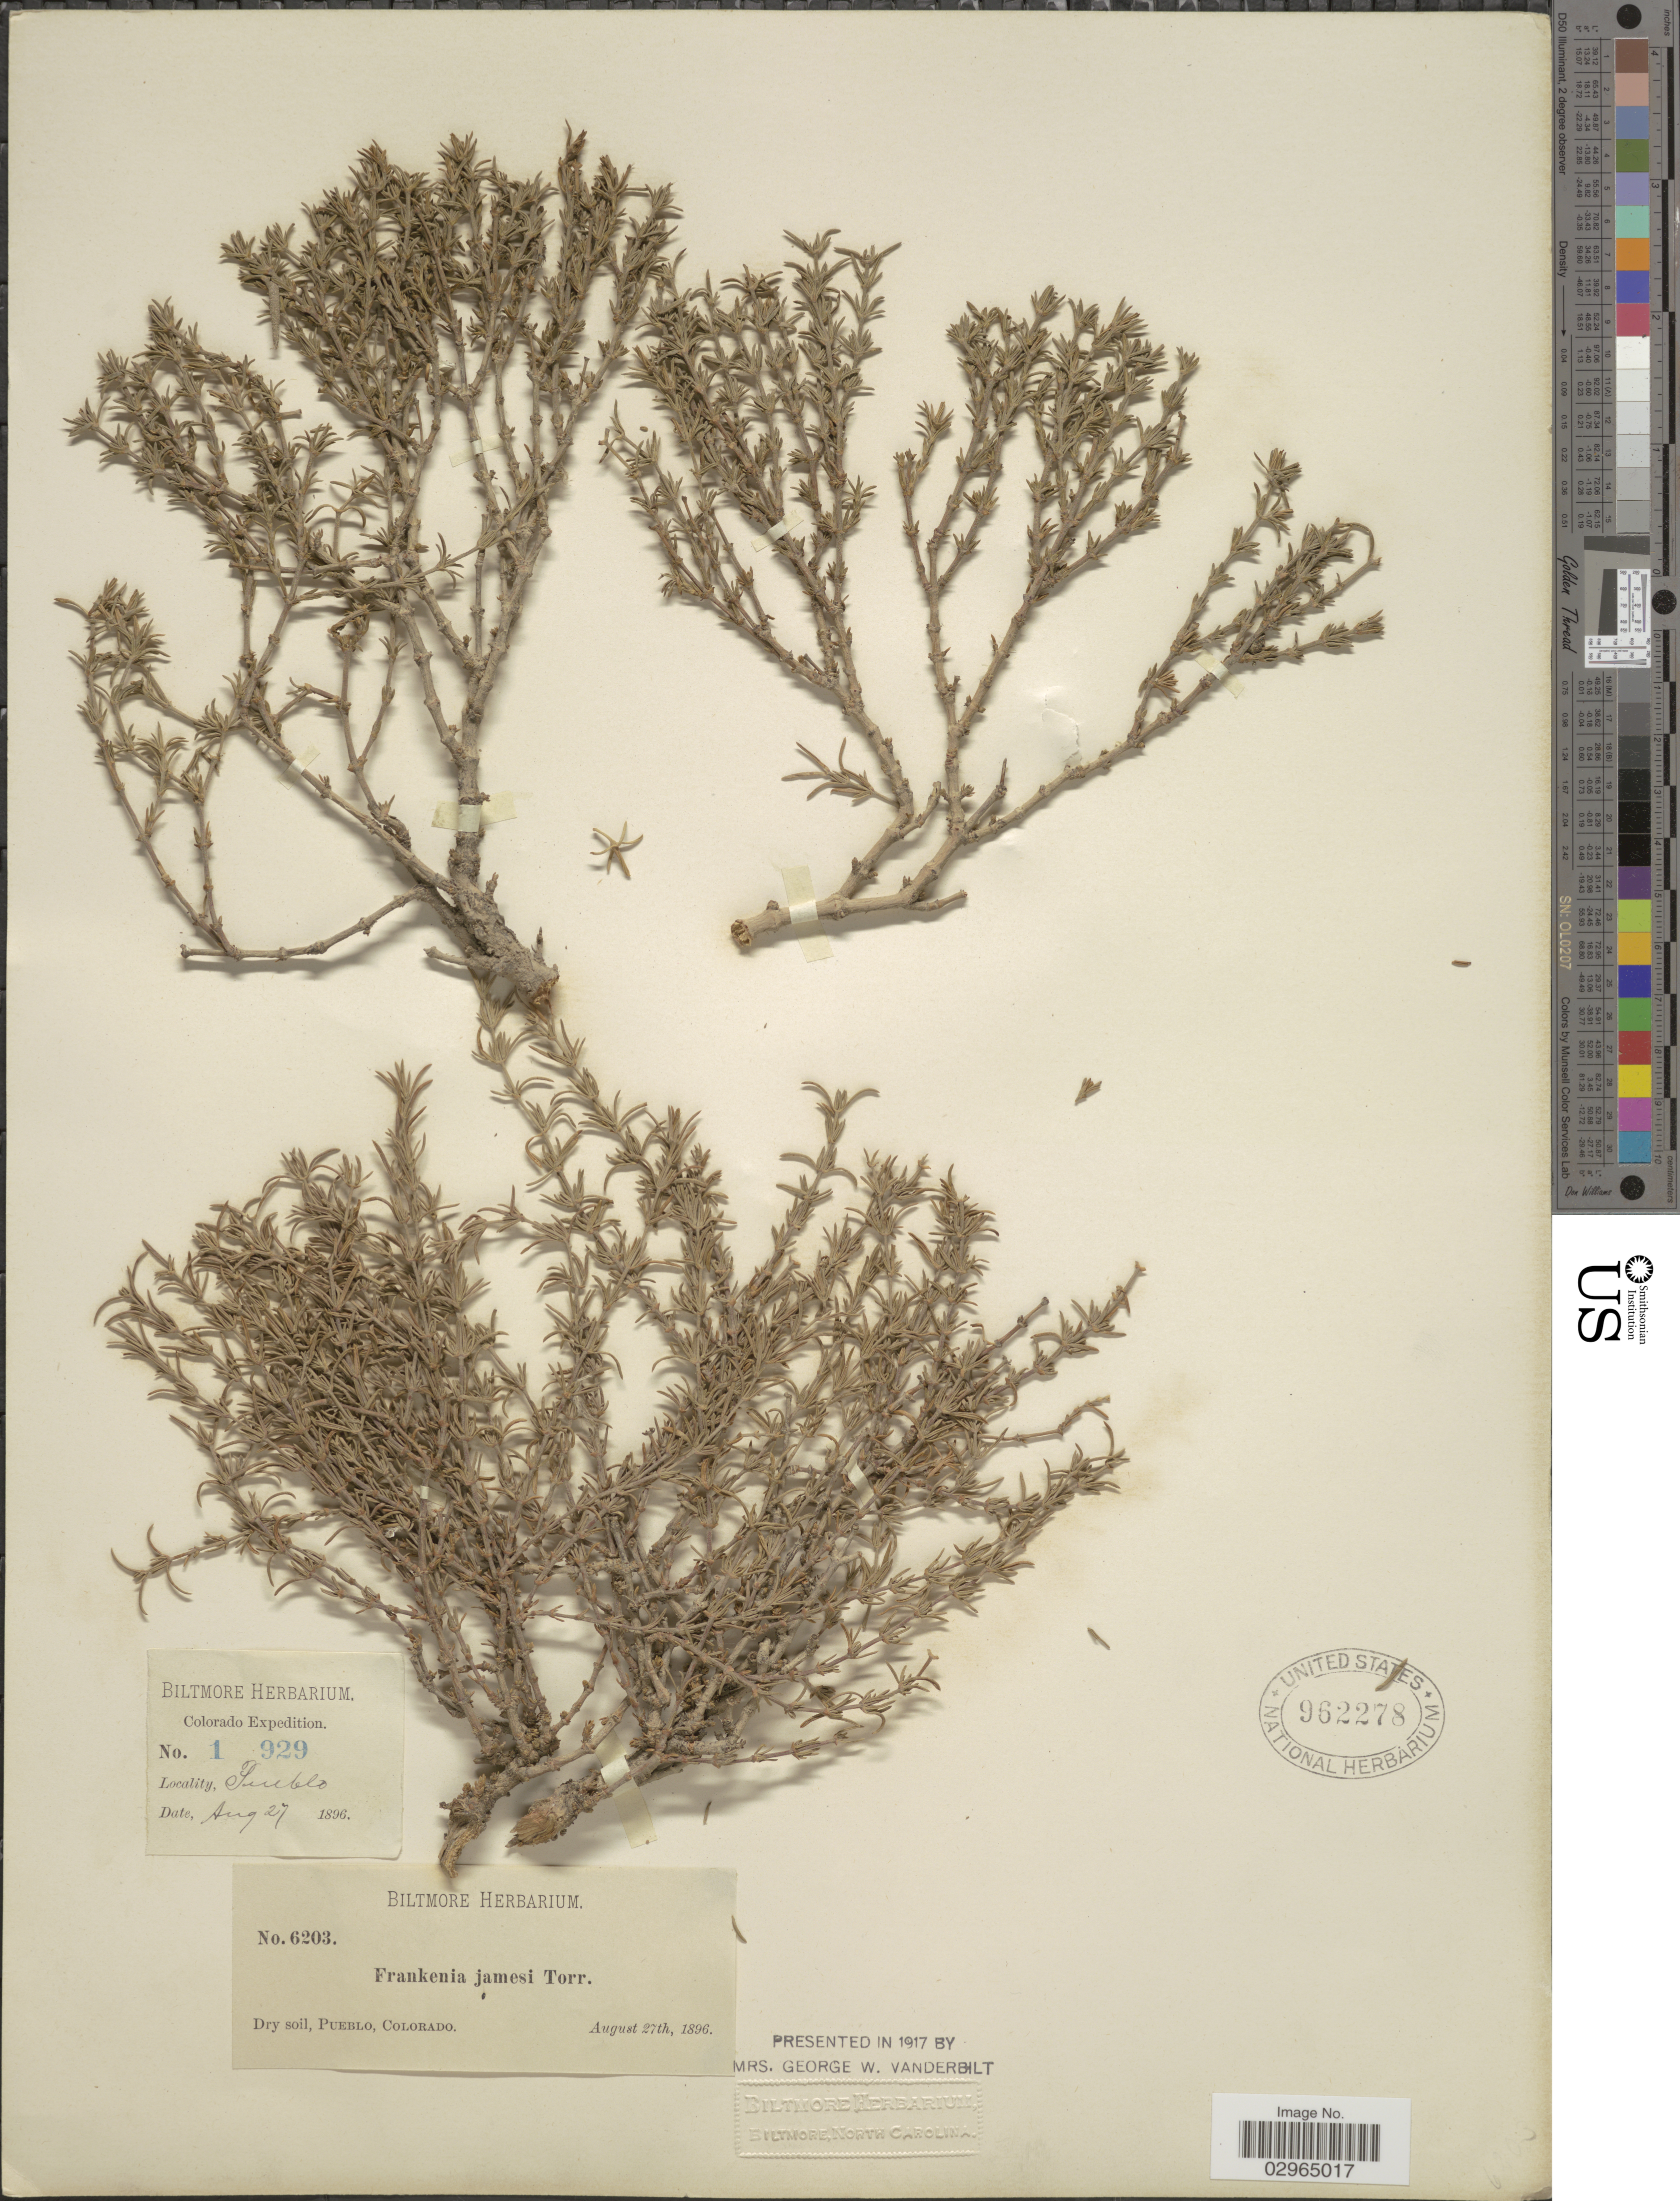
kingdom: Plantae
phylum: Tracheophyta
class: Magnoliopsida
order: Caryophyllales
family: Frankeniaceae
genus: Frankenia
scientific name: Frankenia jamesii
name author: Torr.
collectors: ex herb. Biltmore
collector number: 1929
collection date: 1896-08-27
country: United States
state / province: Colorado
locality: Pueblo.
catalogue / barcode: US 962278